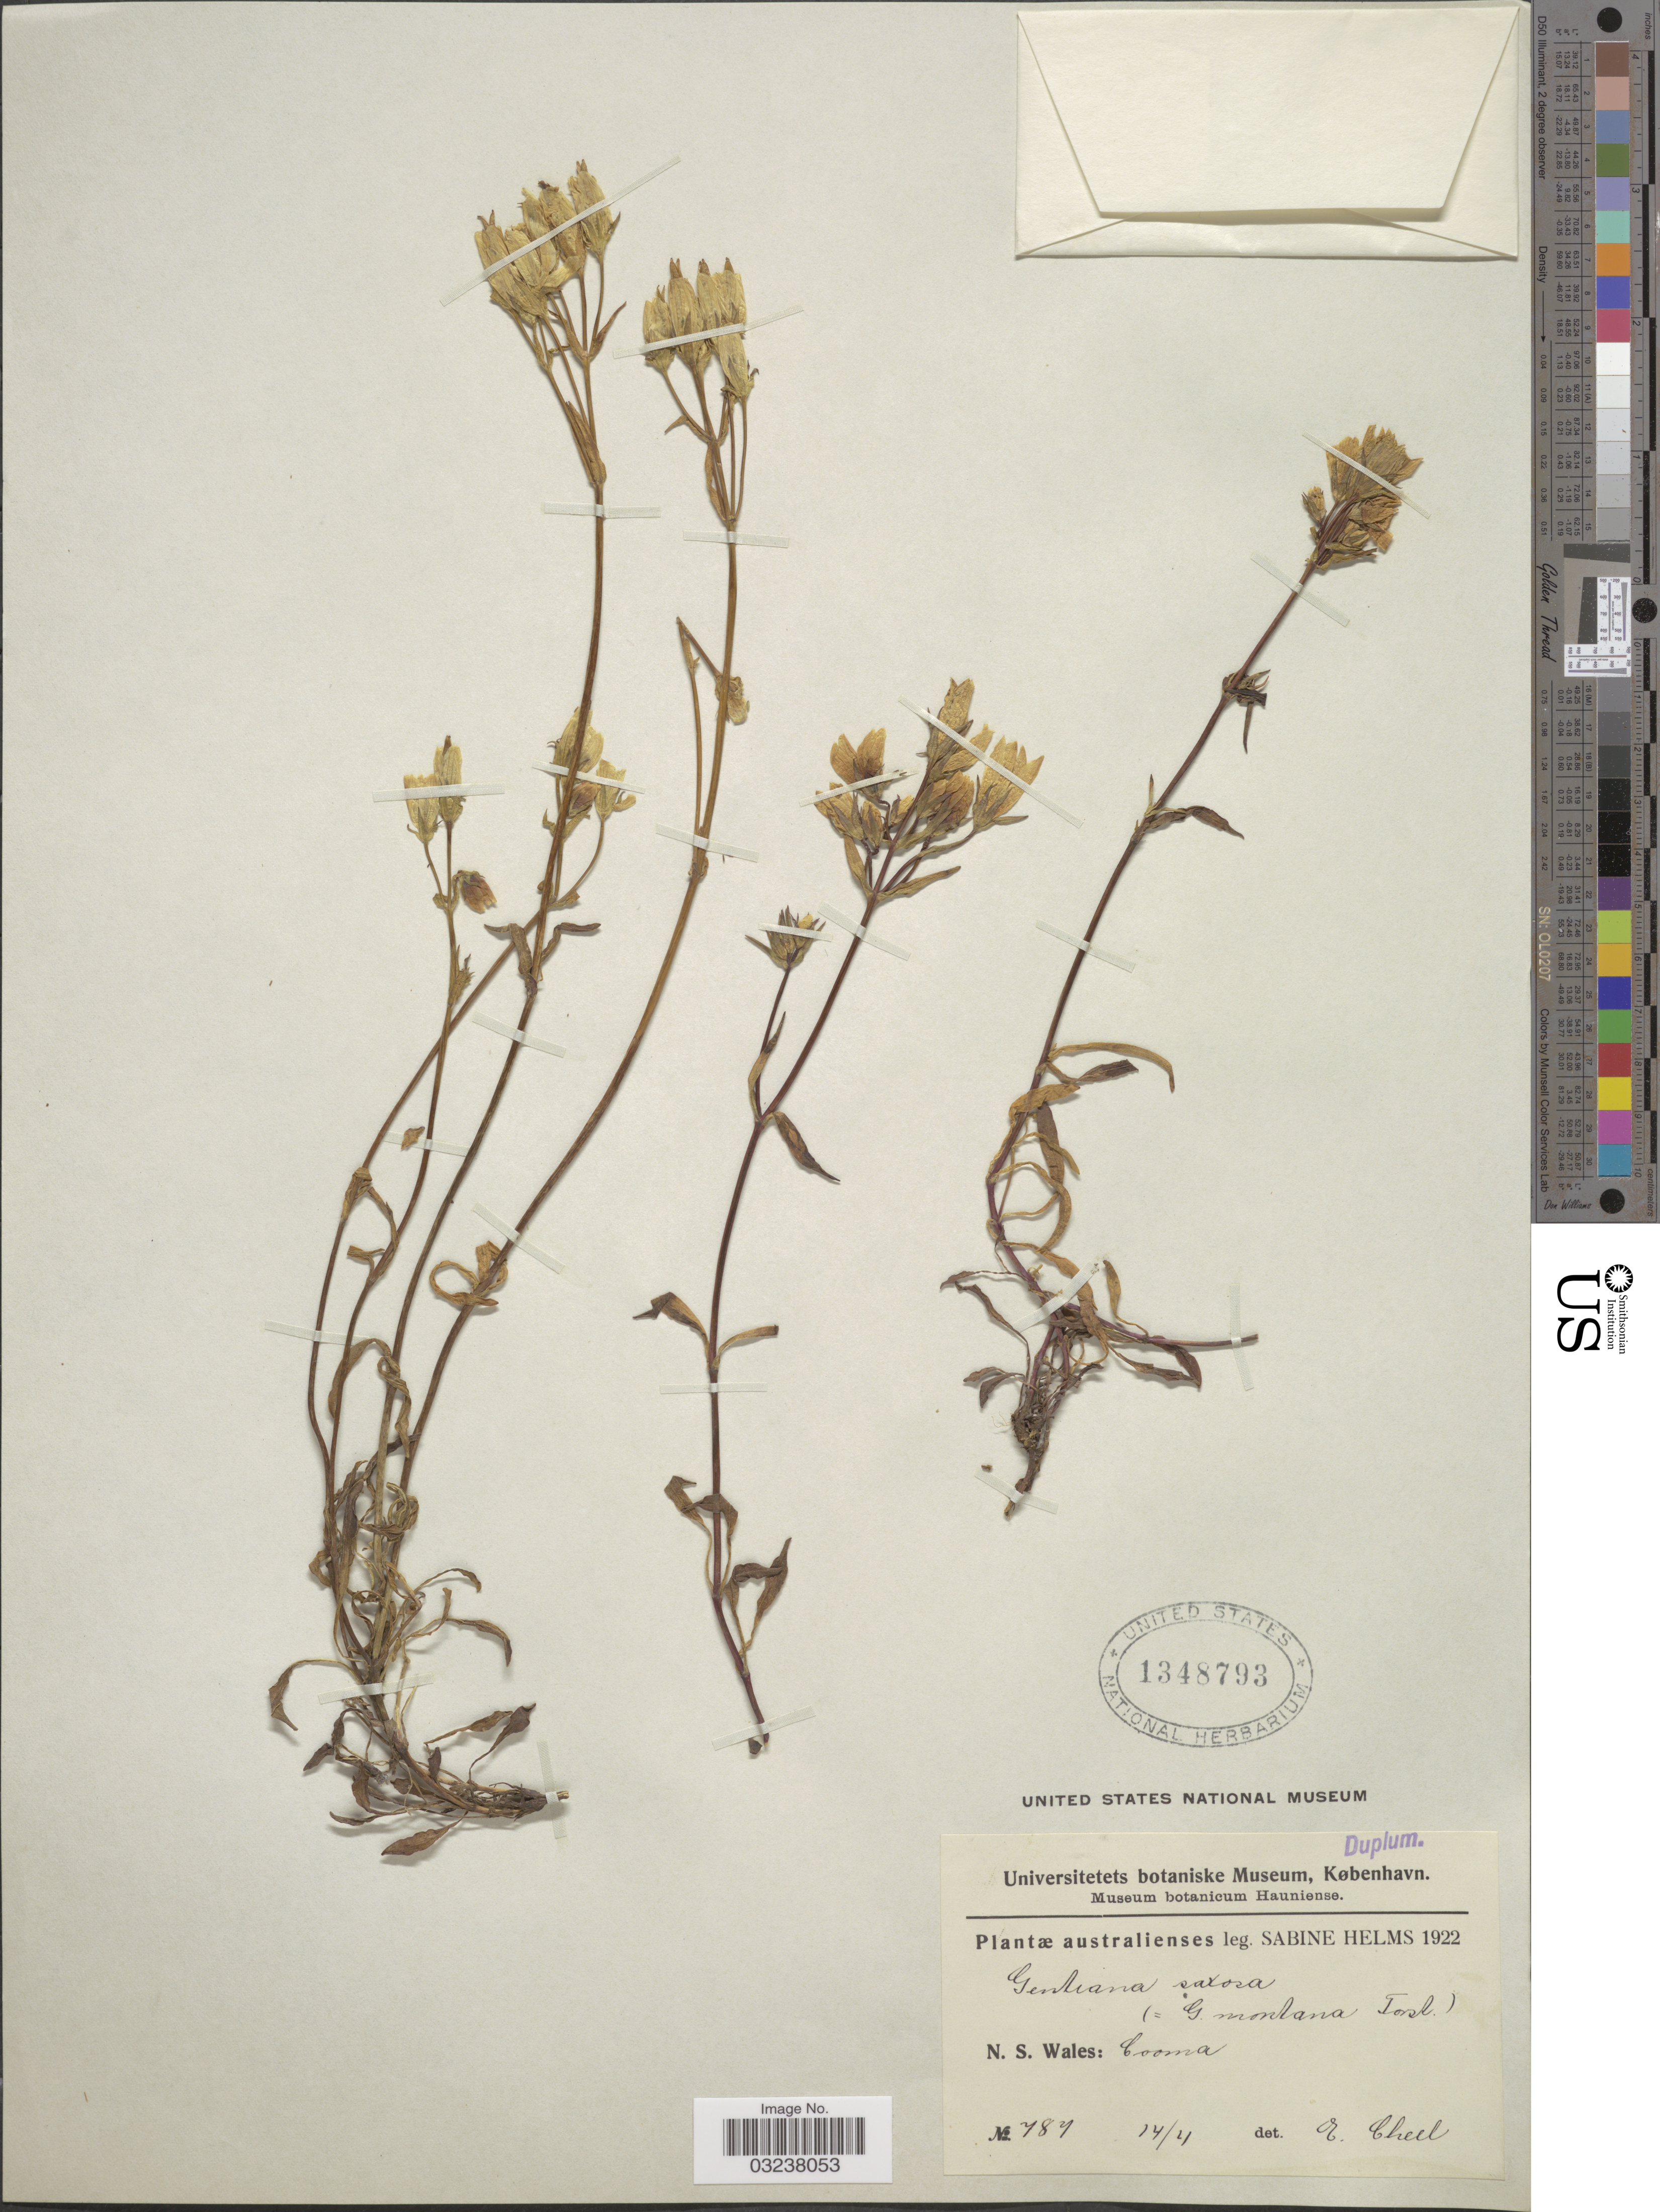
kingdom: Plantae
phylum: Tracheophyta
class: Magnoliopsida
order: Gentianales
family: Gentianaceae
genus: Gentianella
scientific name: Gentianella saxosa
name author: (G. Forst.) Holub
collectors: S. Helms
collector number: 787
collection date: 1922-04-14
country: Australia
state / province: New South Wales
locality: N. S. Wales: Cooma.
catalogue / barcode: US 1348793